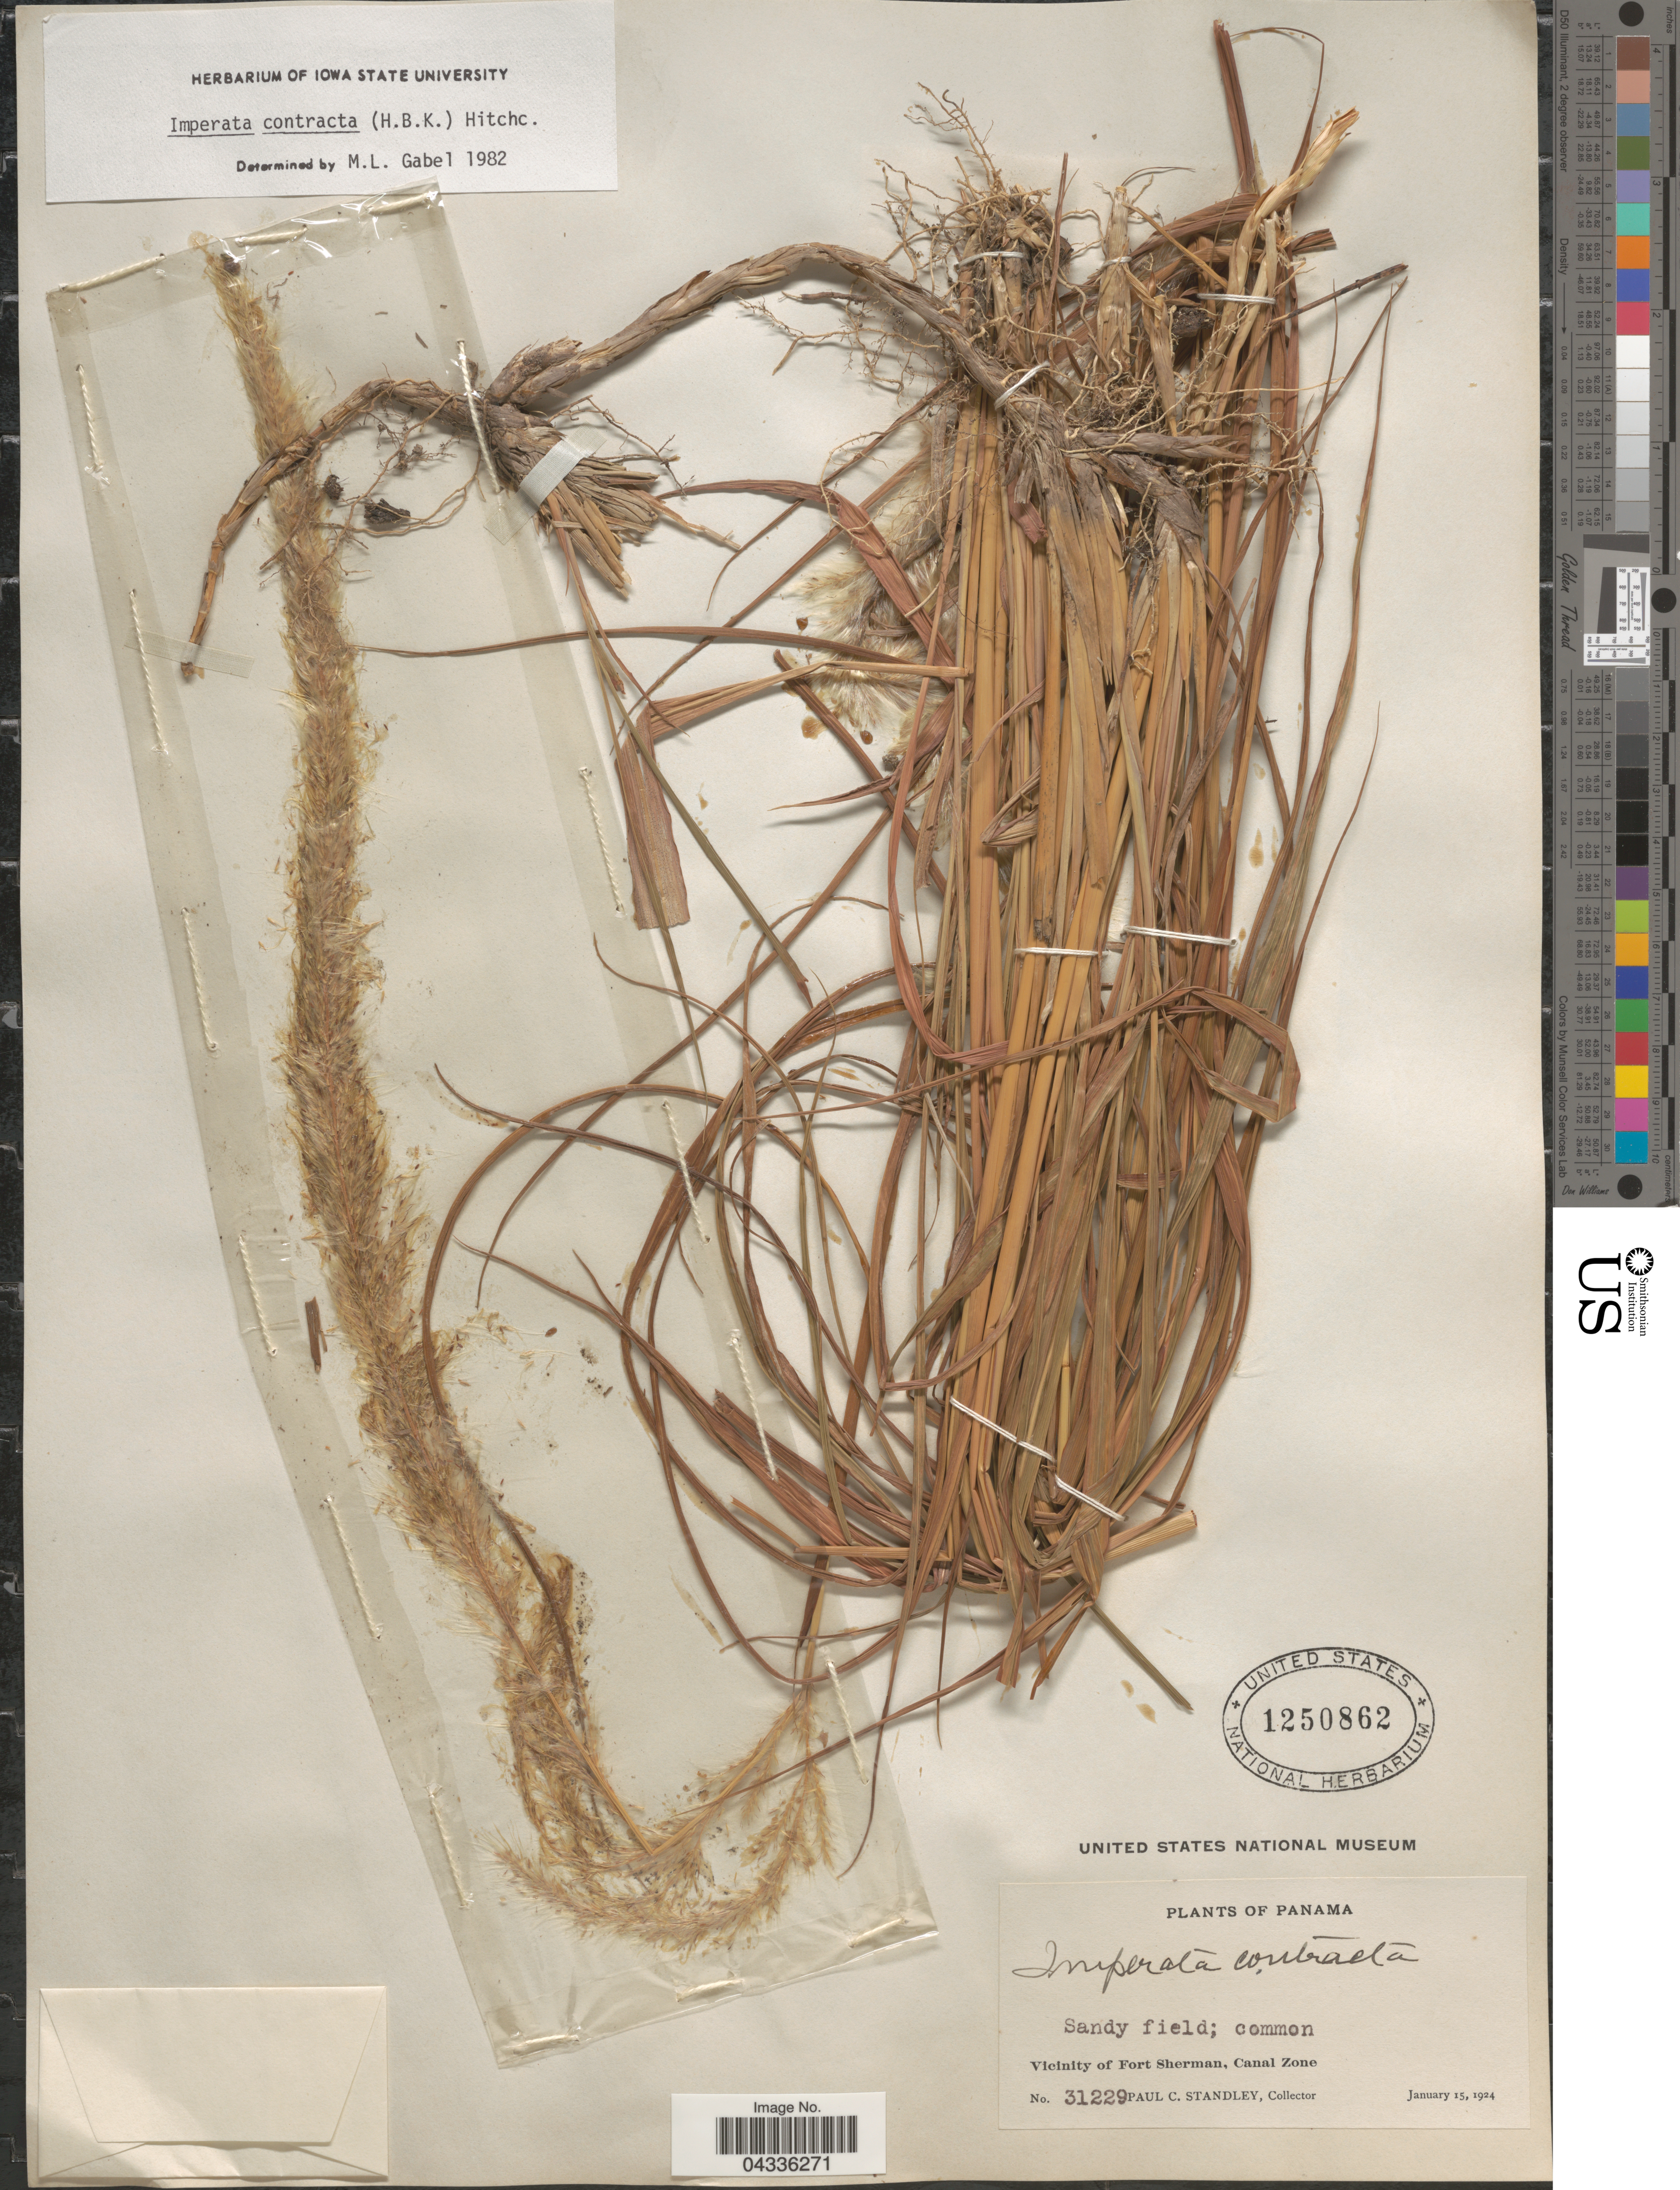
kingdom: Plantae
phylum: Tracheophyta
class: Liliopsida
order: Poales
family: Poaceae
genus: Imperata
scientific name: Imperata contracta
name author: (Kunth) Hitchc.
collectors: P. C. Standley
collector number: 31229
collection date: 1924-01-15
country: Panama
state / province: Colón / Panamá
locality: Vicinity of Fort Sherman, Canal Zone.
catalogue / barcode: US 1250862